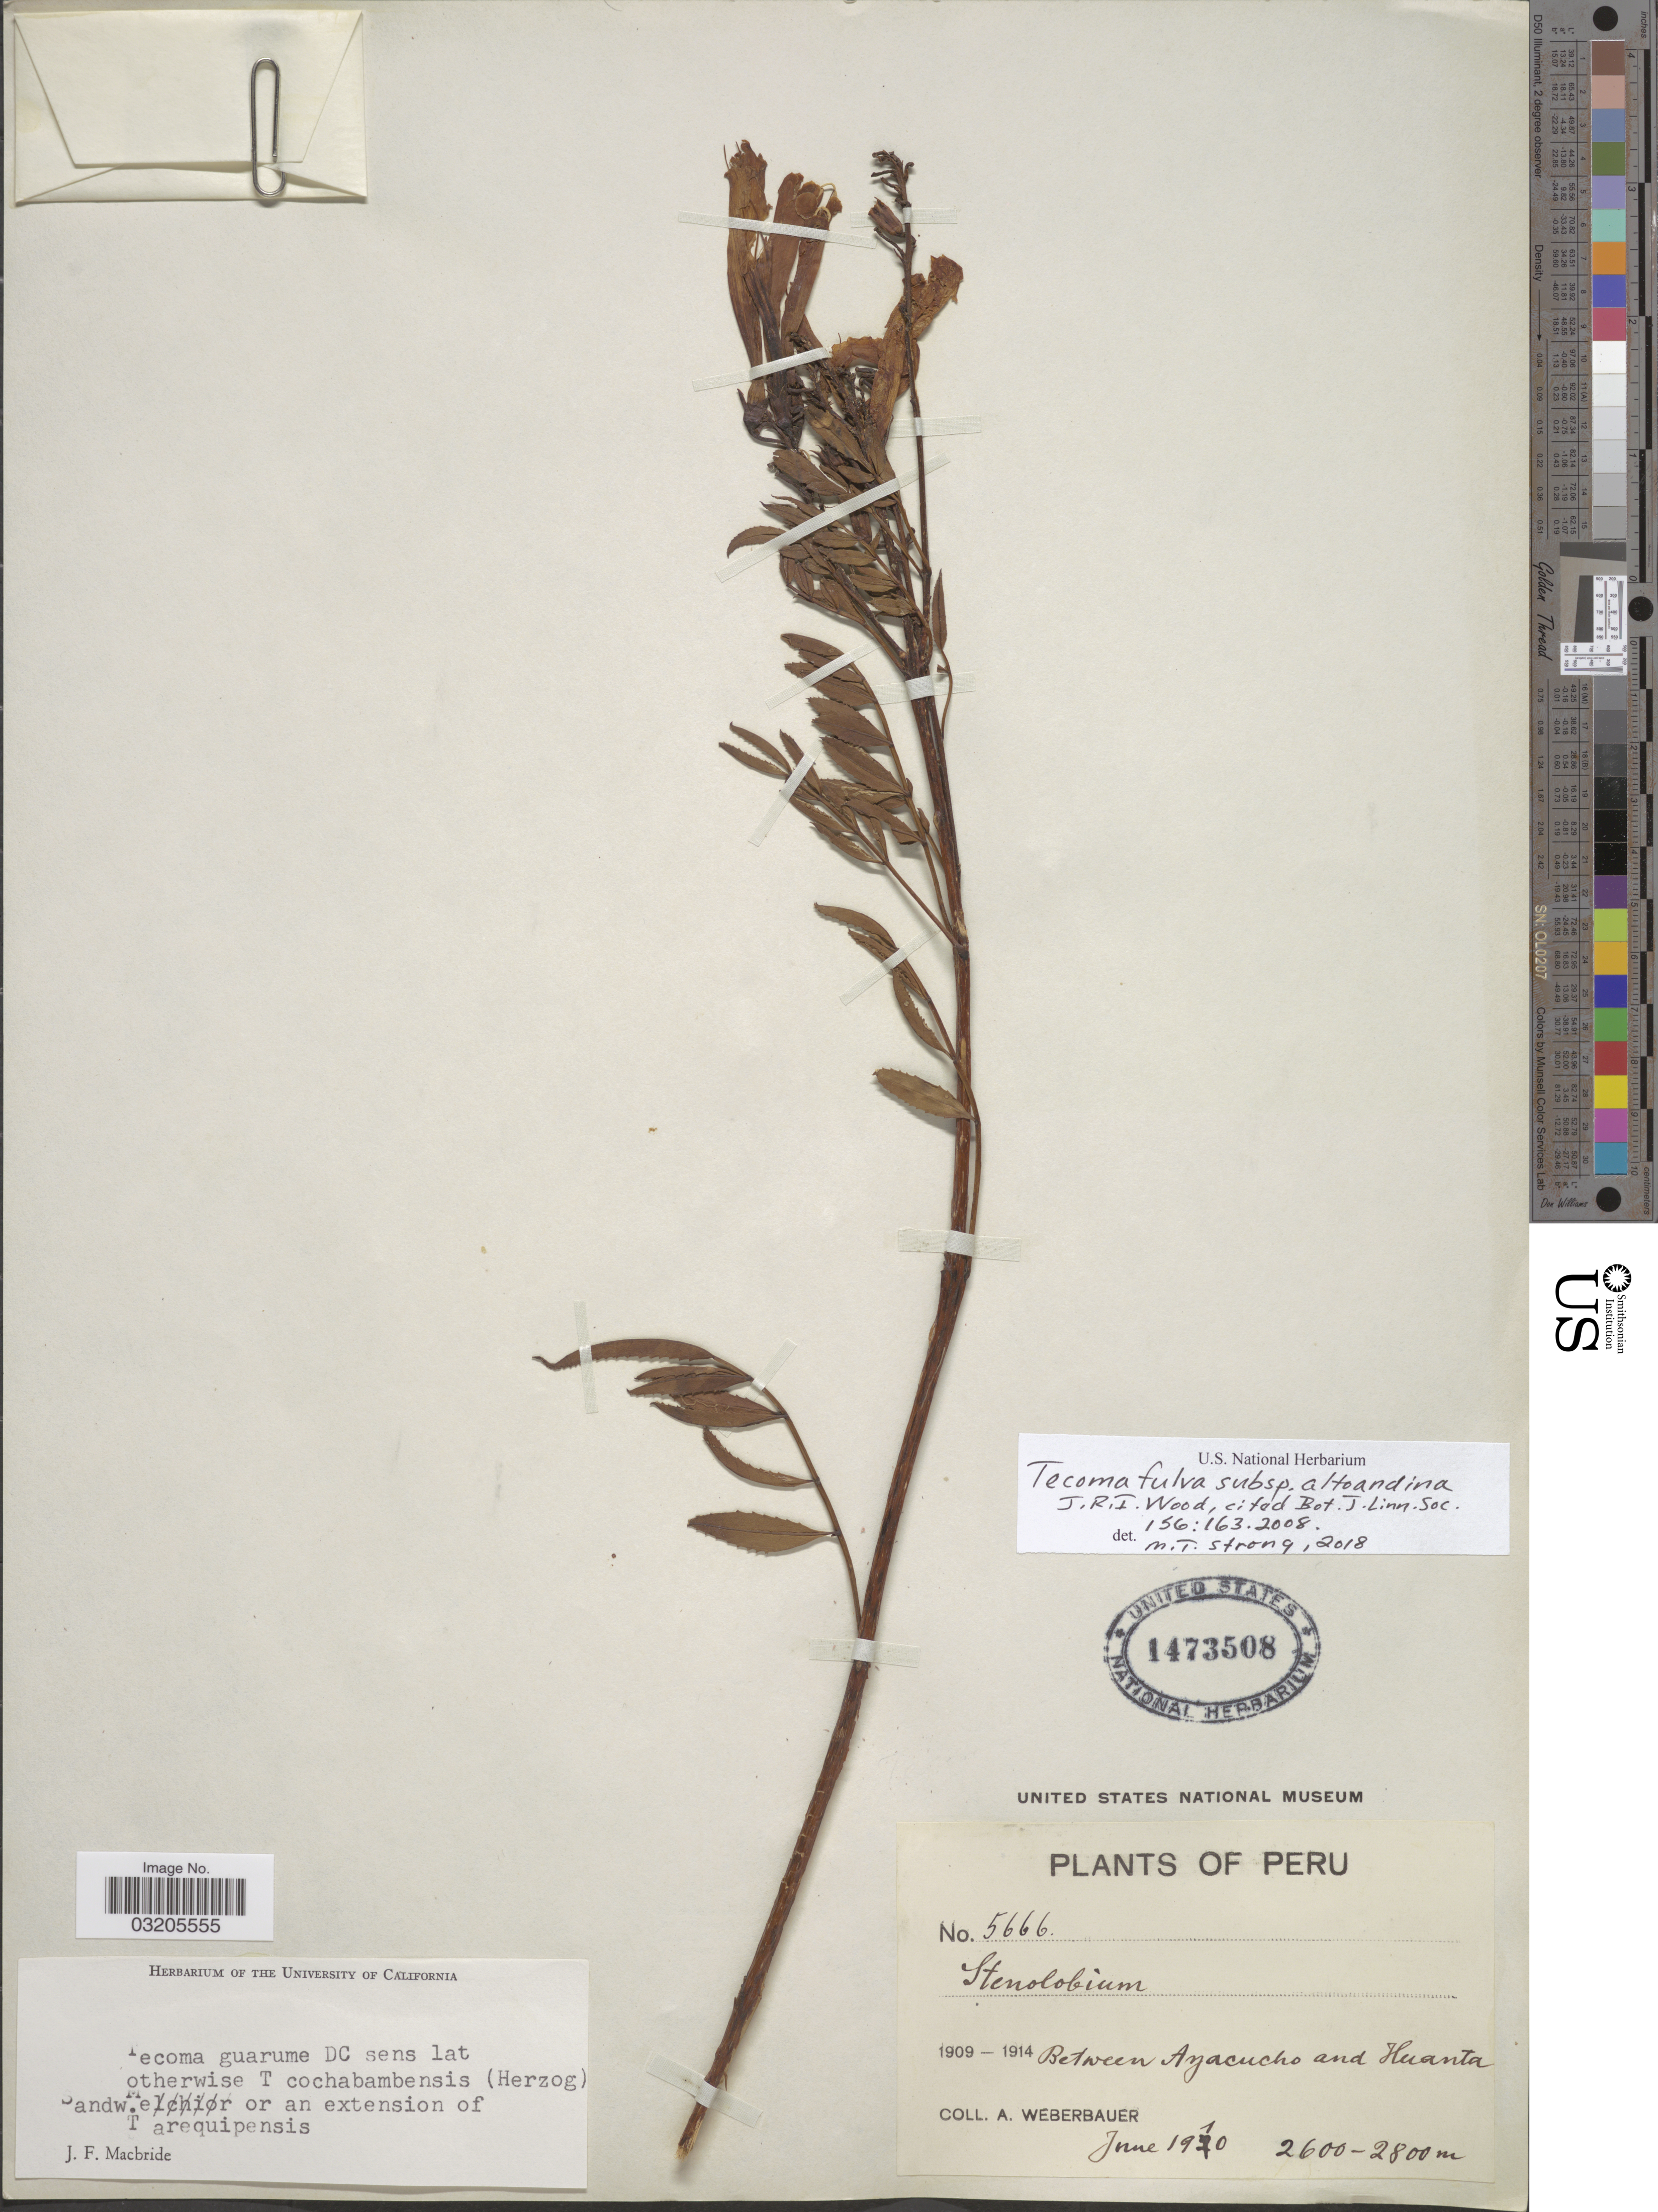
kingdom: Plantae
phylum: Tracheophyta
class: Magnoliopsida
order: Lamiales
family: Bignoniaceae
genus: Tecoma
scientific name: Tecoma fulva subsp. altoandina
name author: J.R.I. Wood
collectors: A. Weberbauer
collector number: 5666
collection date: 1910-06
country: Peru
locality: Between Ayacucho and Huanta.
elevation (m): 2600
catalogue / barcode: US 1473508